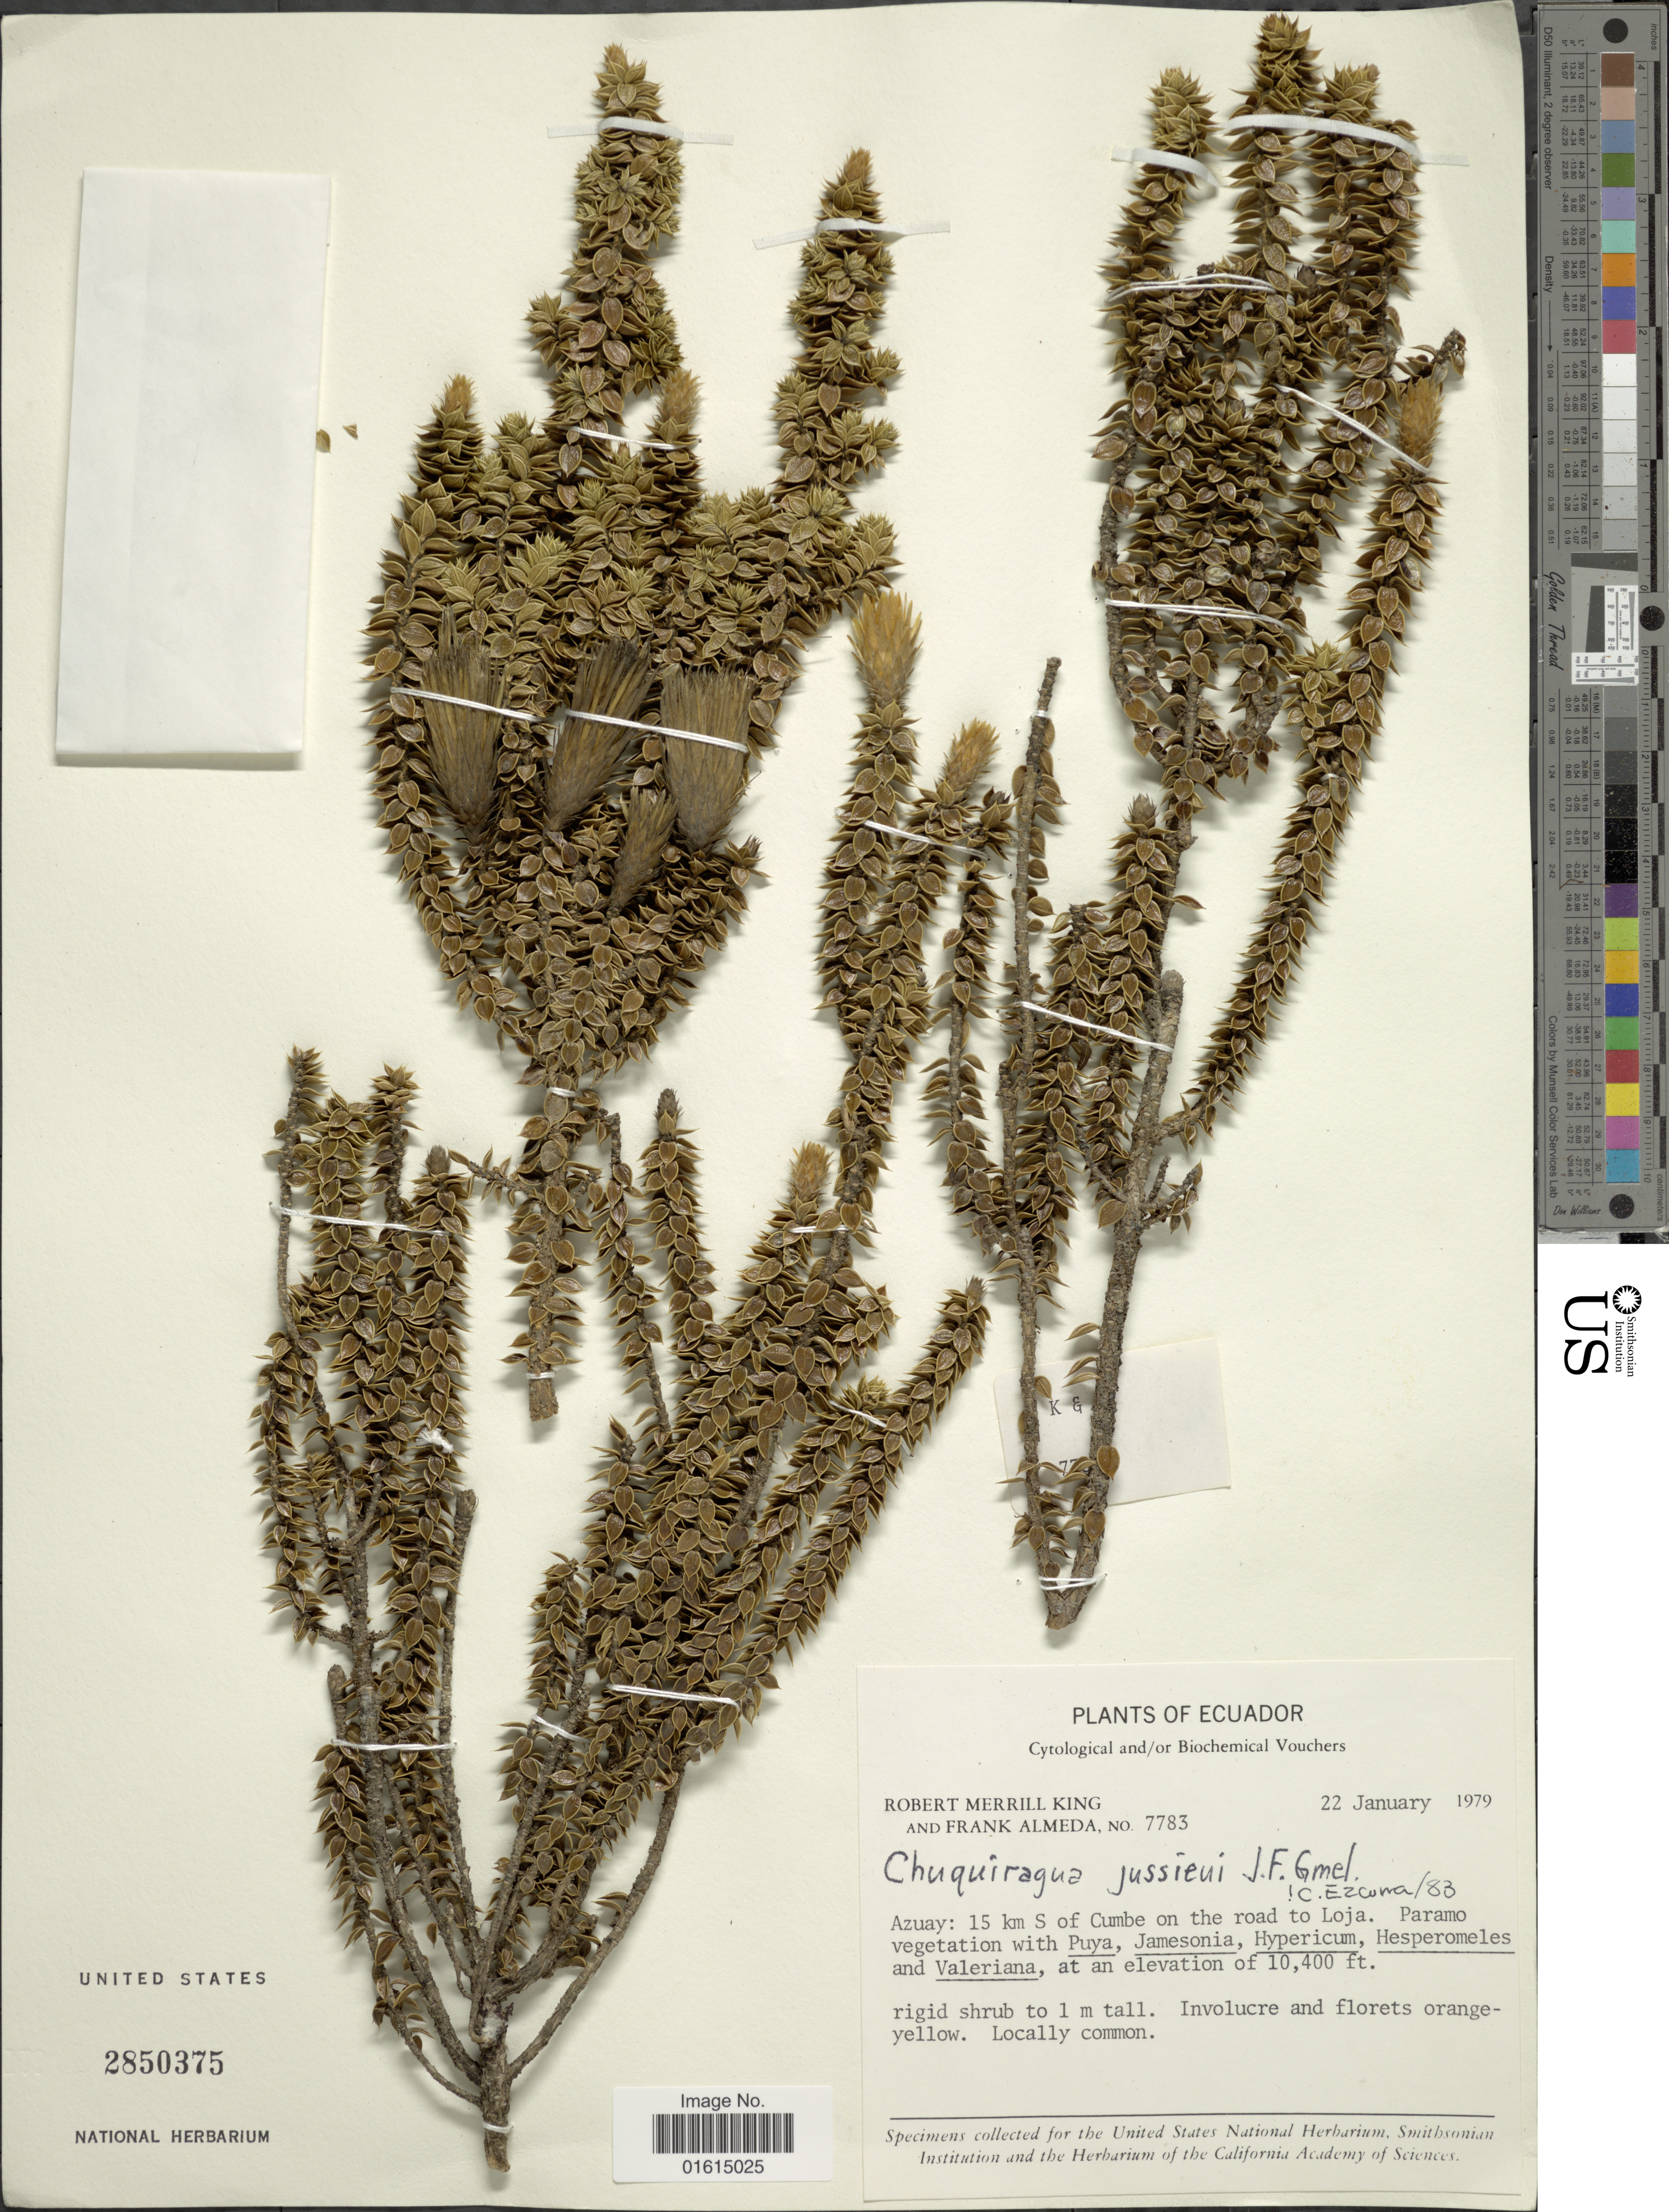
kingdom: Plantae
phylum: Tracheophyta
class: Magnoliopsida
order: Asterales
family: Asteraceae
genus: Chuquiraga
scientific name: Chuquiraga jussieui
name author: J.F. Gmel.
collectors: R. M. King & F. Almeda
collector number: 7783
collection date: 1979-01-22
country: Ecuador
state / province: Azuay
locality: Azuay, 15 km S of Cumbe on the road to Loja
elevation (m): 3170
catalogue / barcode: US 2850375